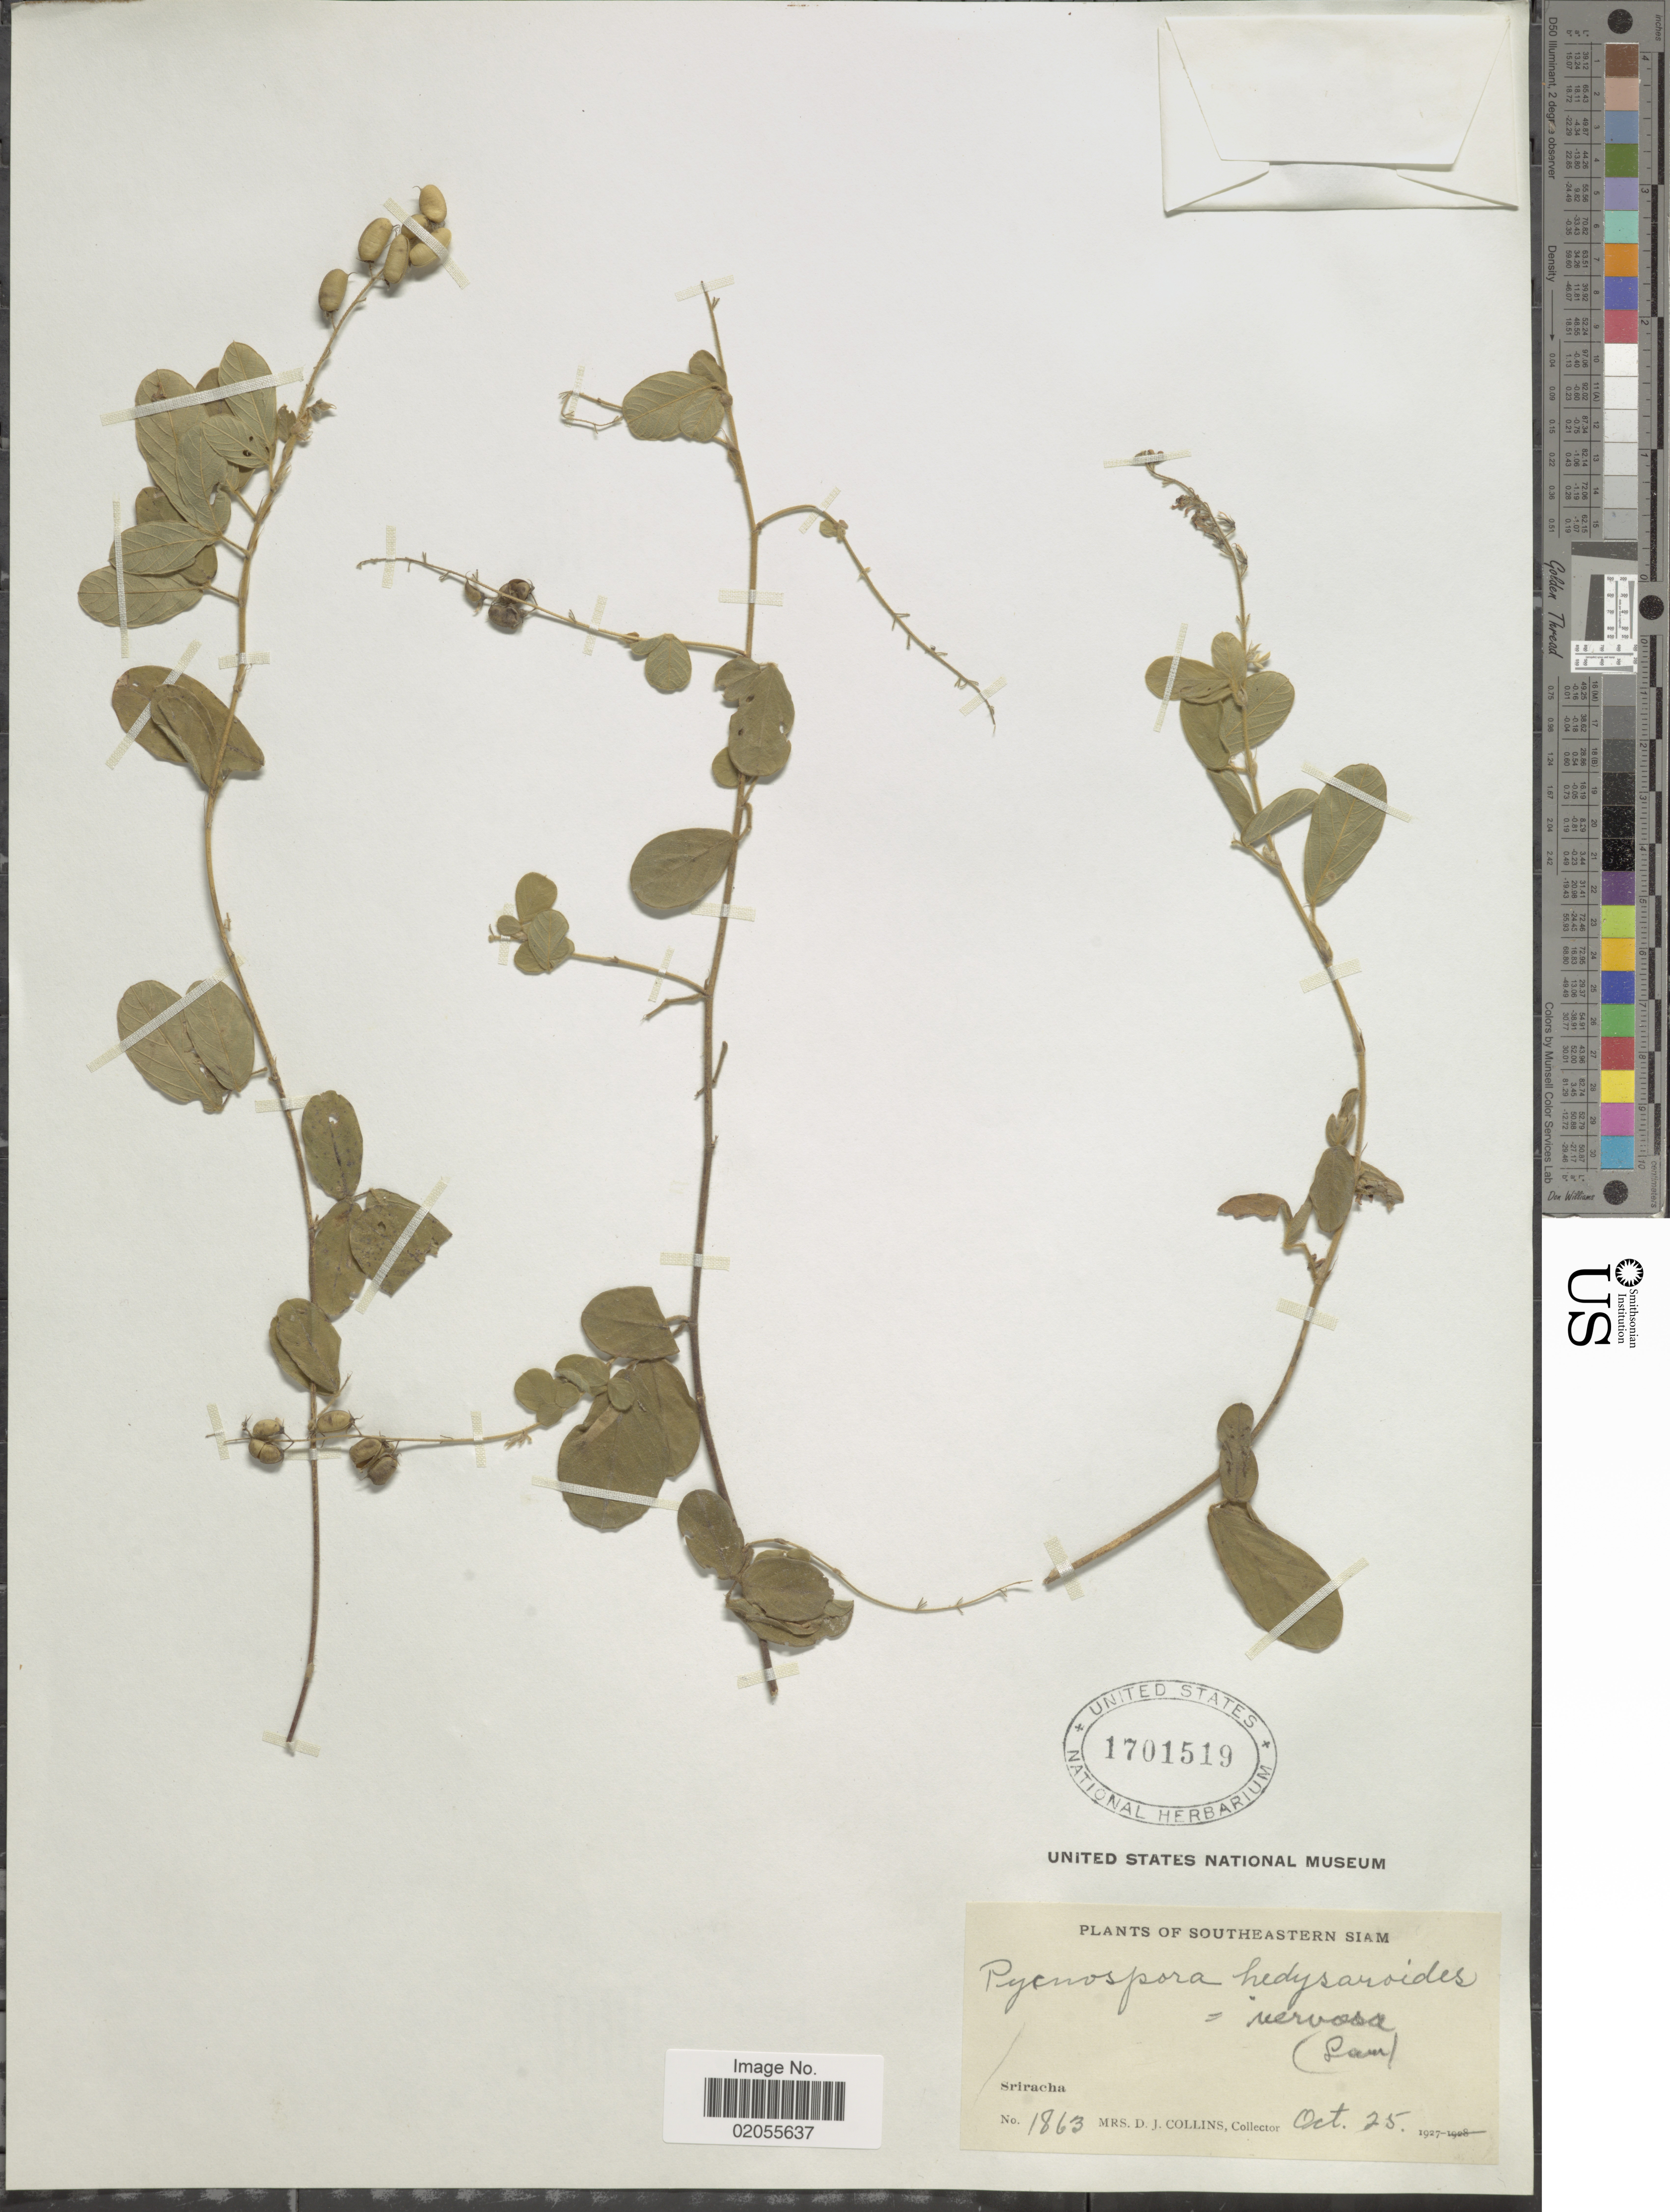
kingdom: Plantae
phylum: Tracheophyta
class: Magnoliopsida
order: Fabales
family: Fabaceae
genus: Pycnospora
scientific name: Pycnospora lutescens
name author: (Poir.) Schindl.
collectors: Mrs. D. J. Collins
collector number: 1863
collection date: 1927-10-25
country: Thailand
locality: Southeastern Siam, Sriracha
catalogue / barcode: US 1701519